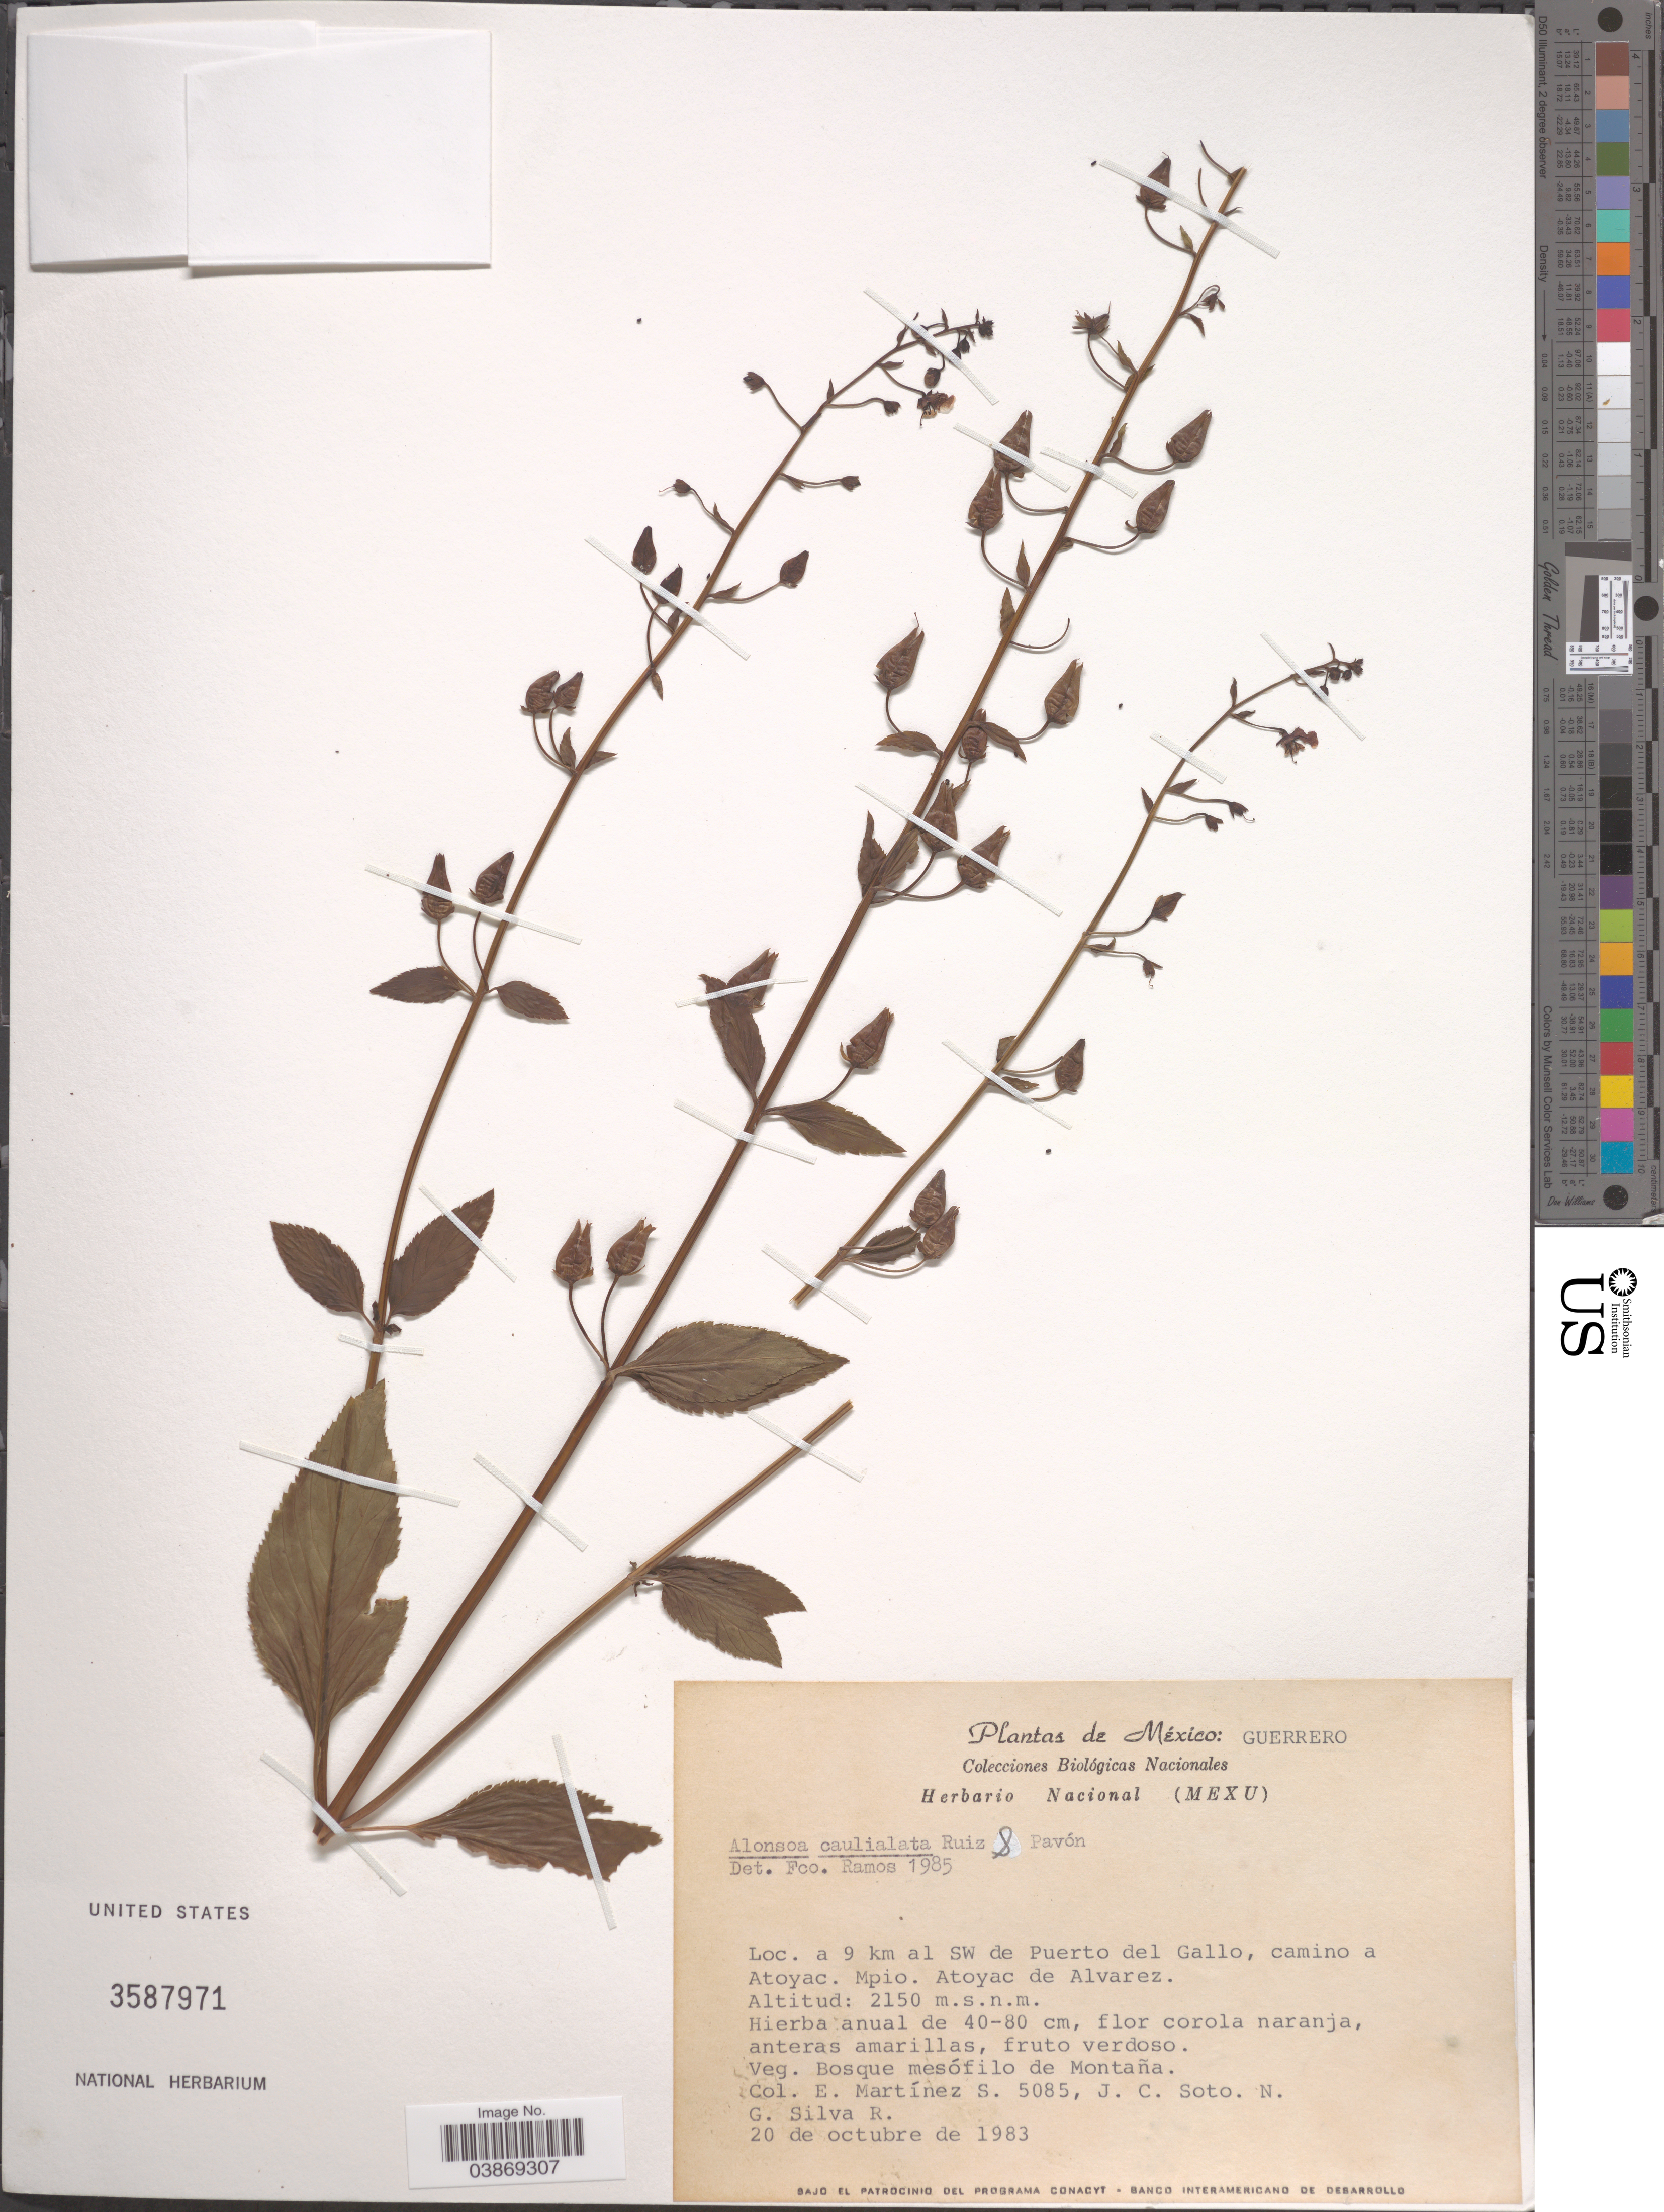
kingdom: Plantae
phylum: Tracheophyta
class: Magnoliopsida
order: Lamiales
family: Scrophulariaceae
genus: Alonsoa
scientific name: Alonsoa caulialata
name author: Ruiz & Pav.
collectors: E. M. Martínez S., J. C. Soto Núñez & G. Silva R.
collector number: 5085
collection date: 1983-10-20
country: Mexico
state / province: Guerrero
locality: A 9 km al SW de Puerto del Gallo, camino a Atoyac. Mpio. Atoyac de Alvarez.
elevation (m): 2150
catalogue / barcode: US 3587971